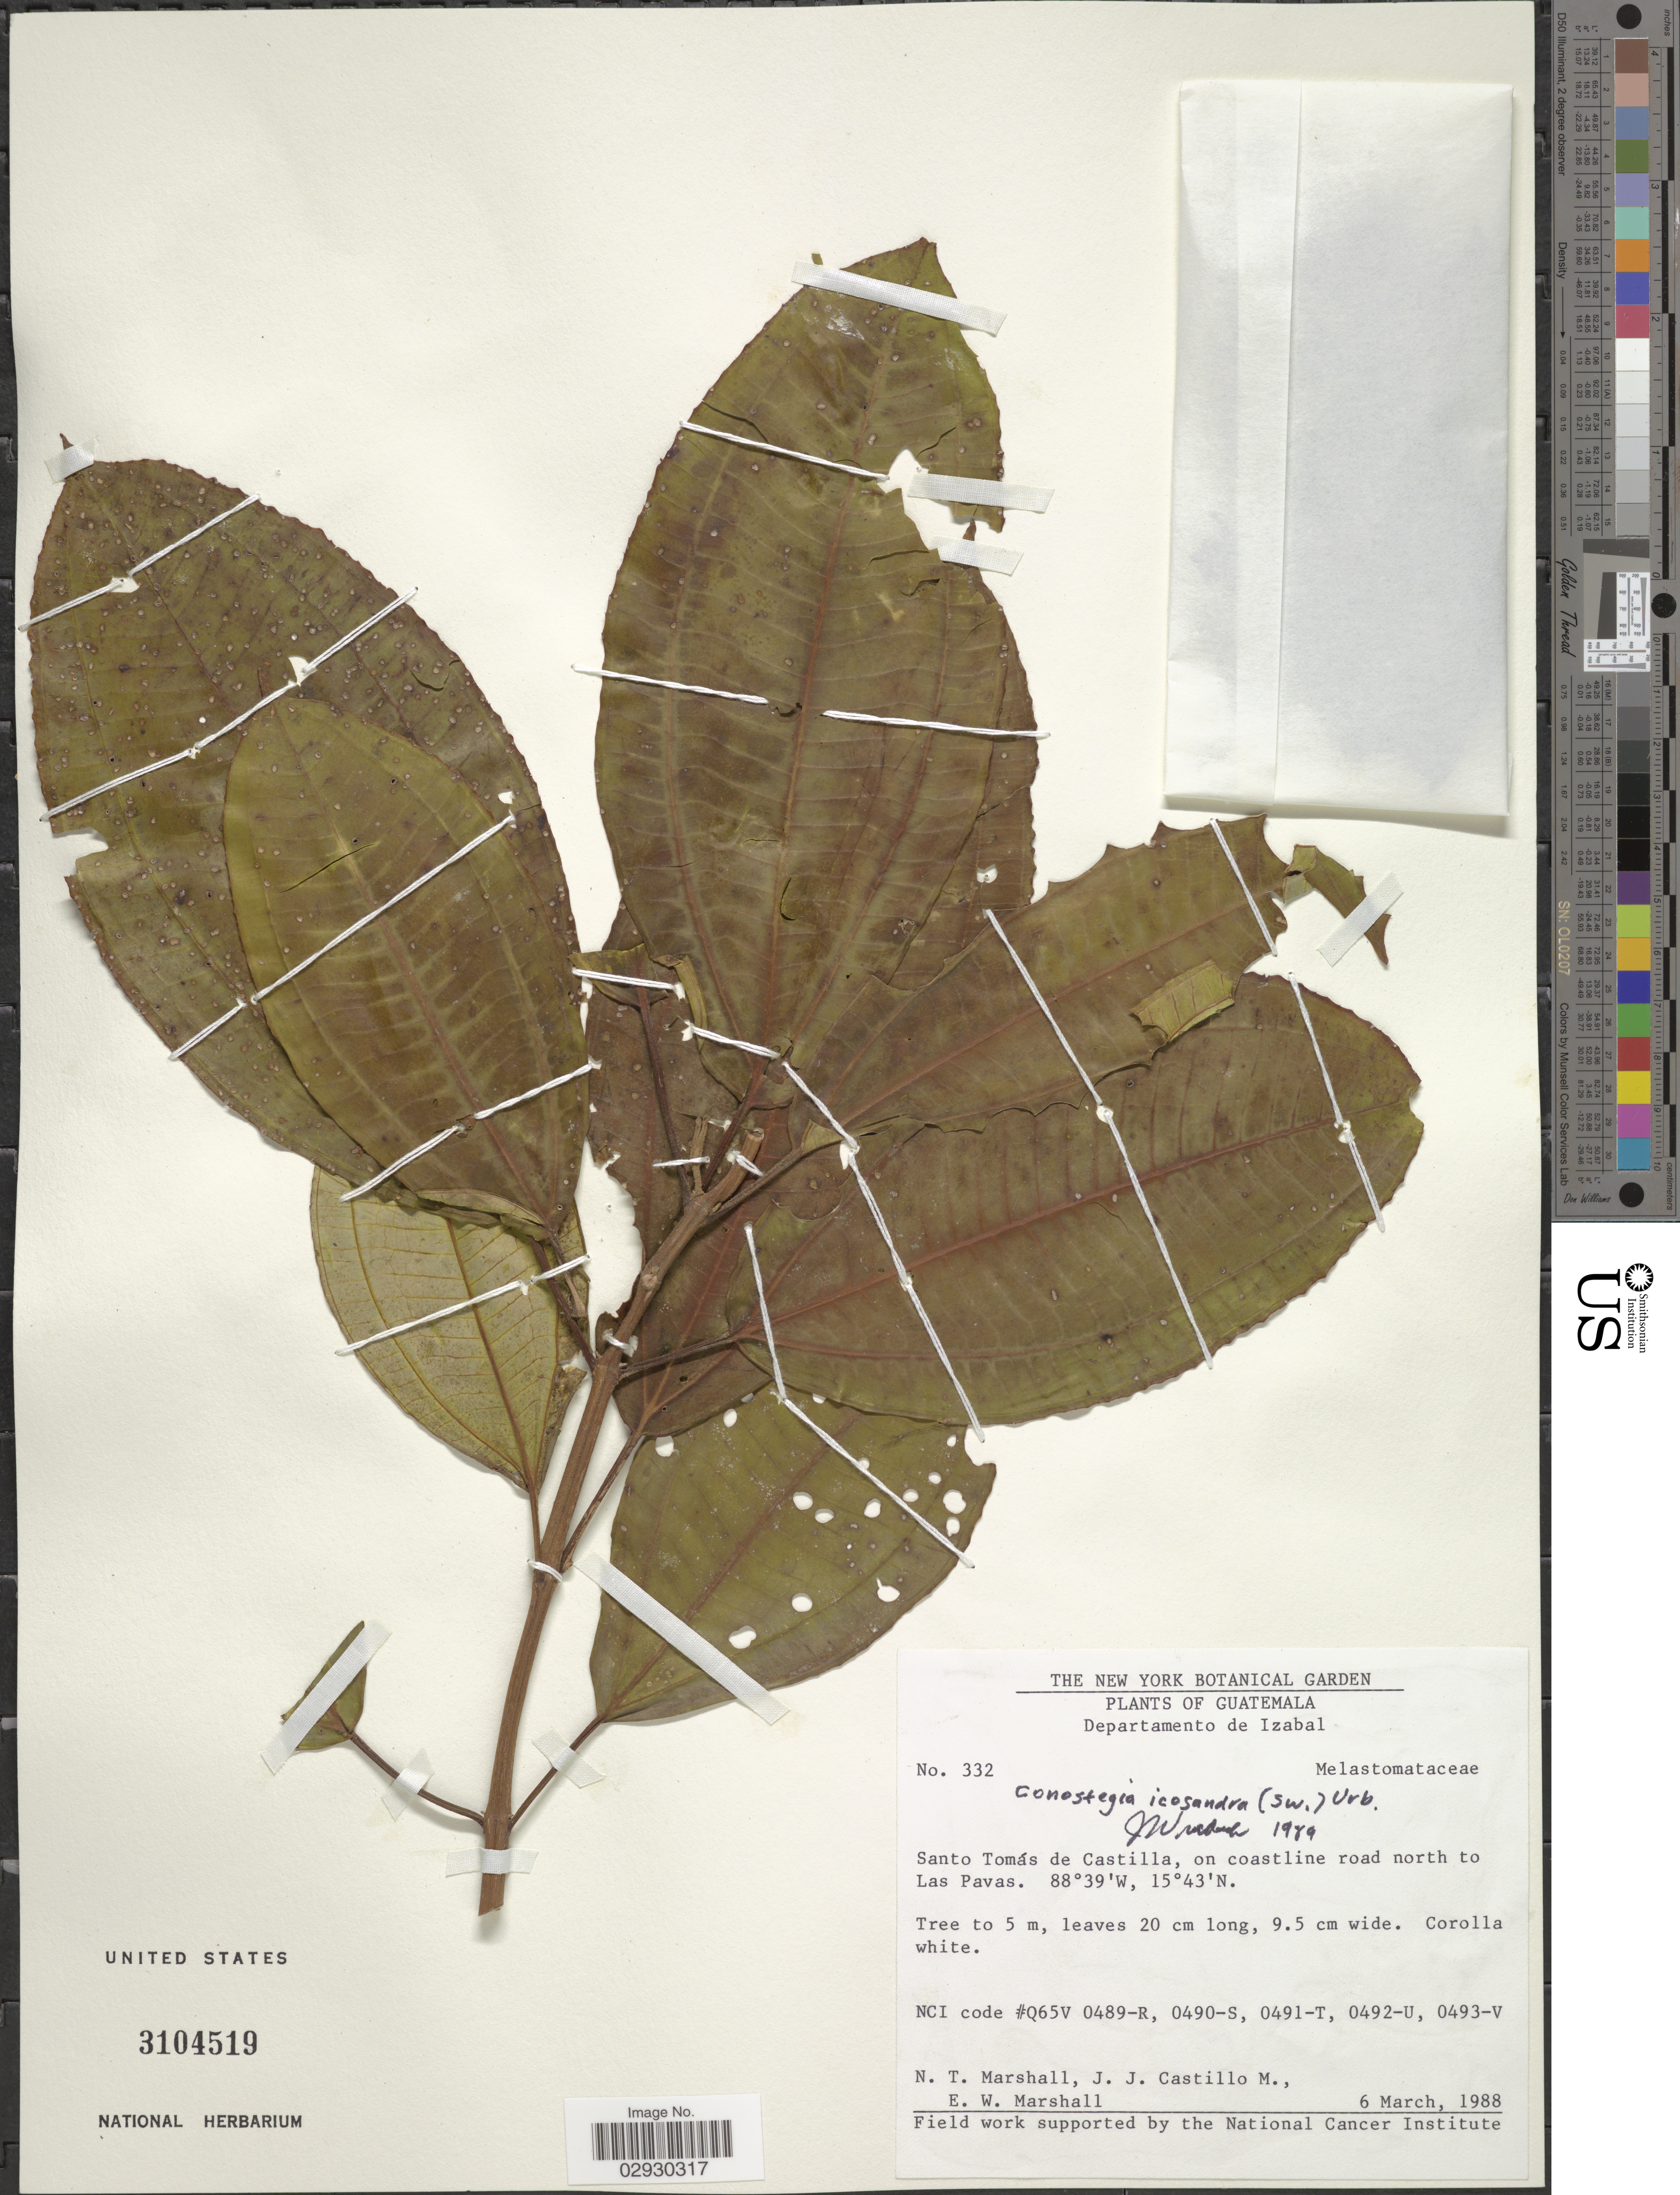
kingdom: Plantae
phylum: Tracheophyta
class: Magnoliopsida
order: Myrtales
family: Melastomataceae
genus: Conostegia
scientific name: Conostegia icosandra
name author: (Sw.) Urb.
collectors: N. T. Marshall, J. Castillo & E. W. Marshall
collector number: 332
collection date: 1988-03-06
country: Guatemala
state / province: Izabal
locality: Departamento de Izabal. Santo Tómas de Castilla, on coastline road north to Las Pavas.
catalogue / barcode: US 3104519